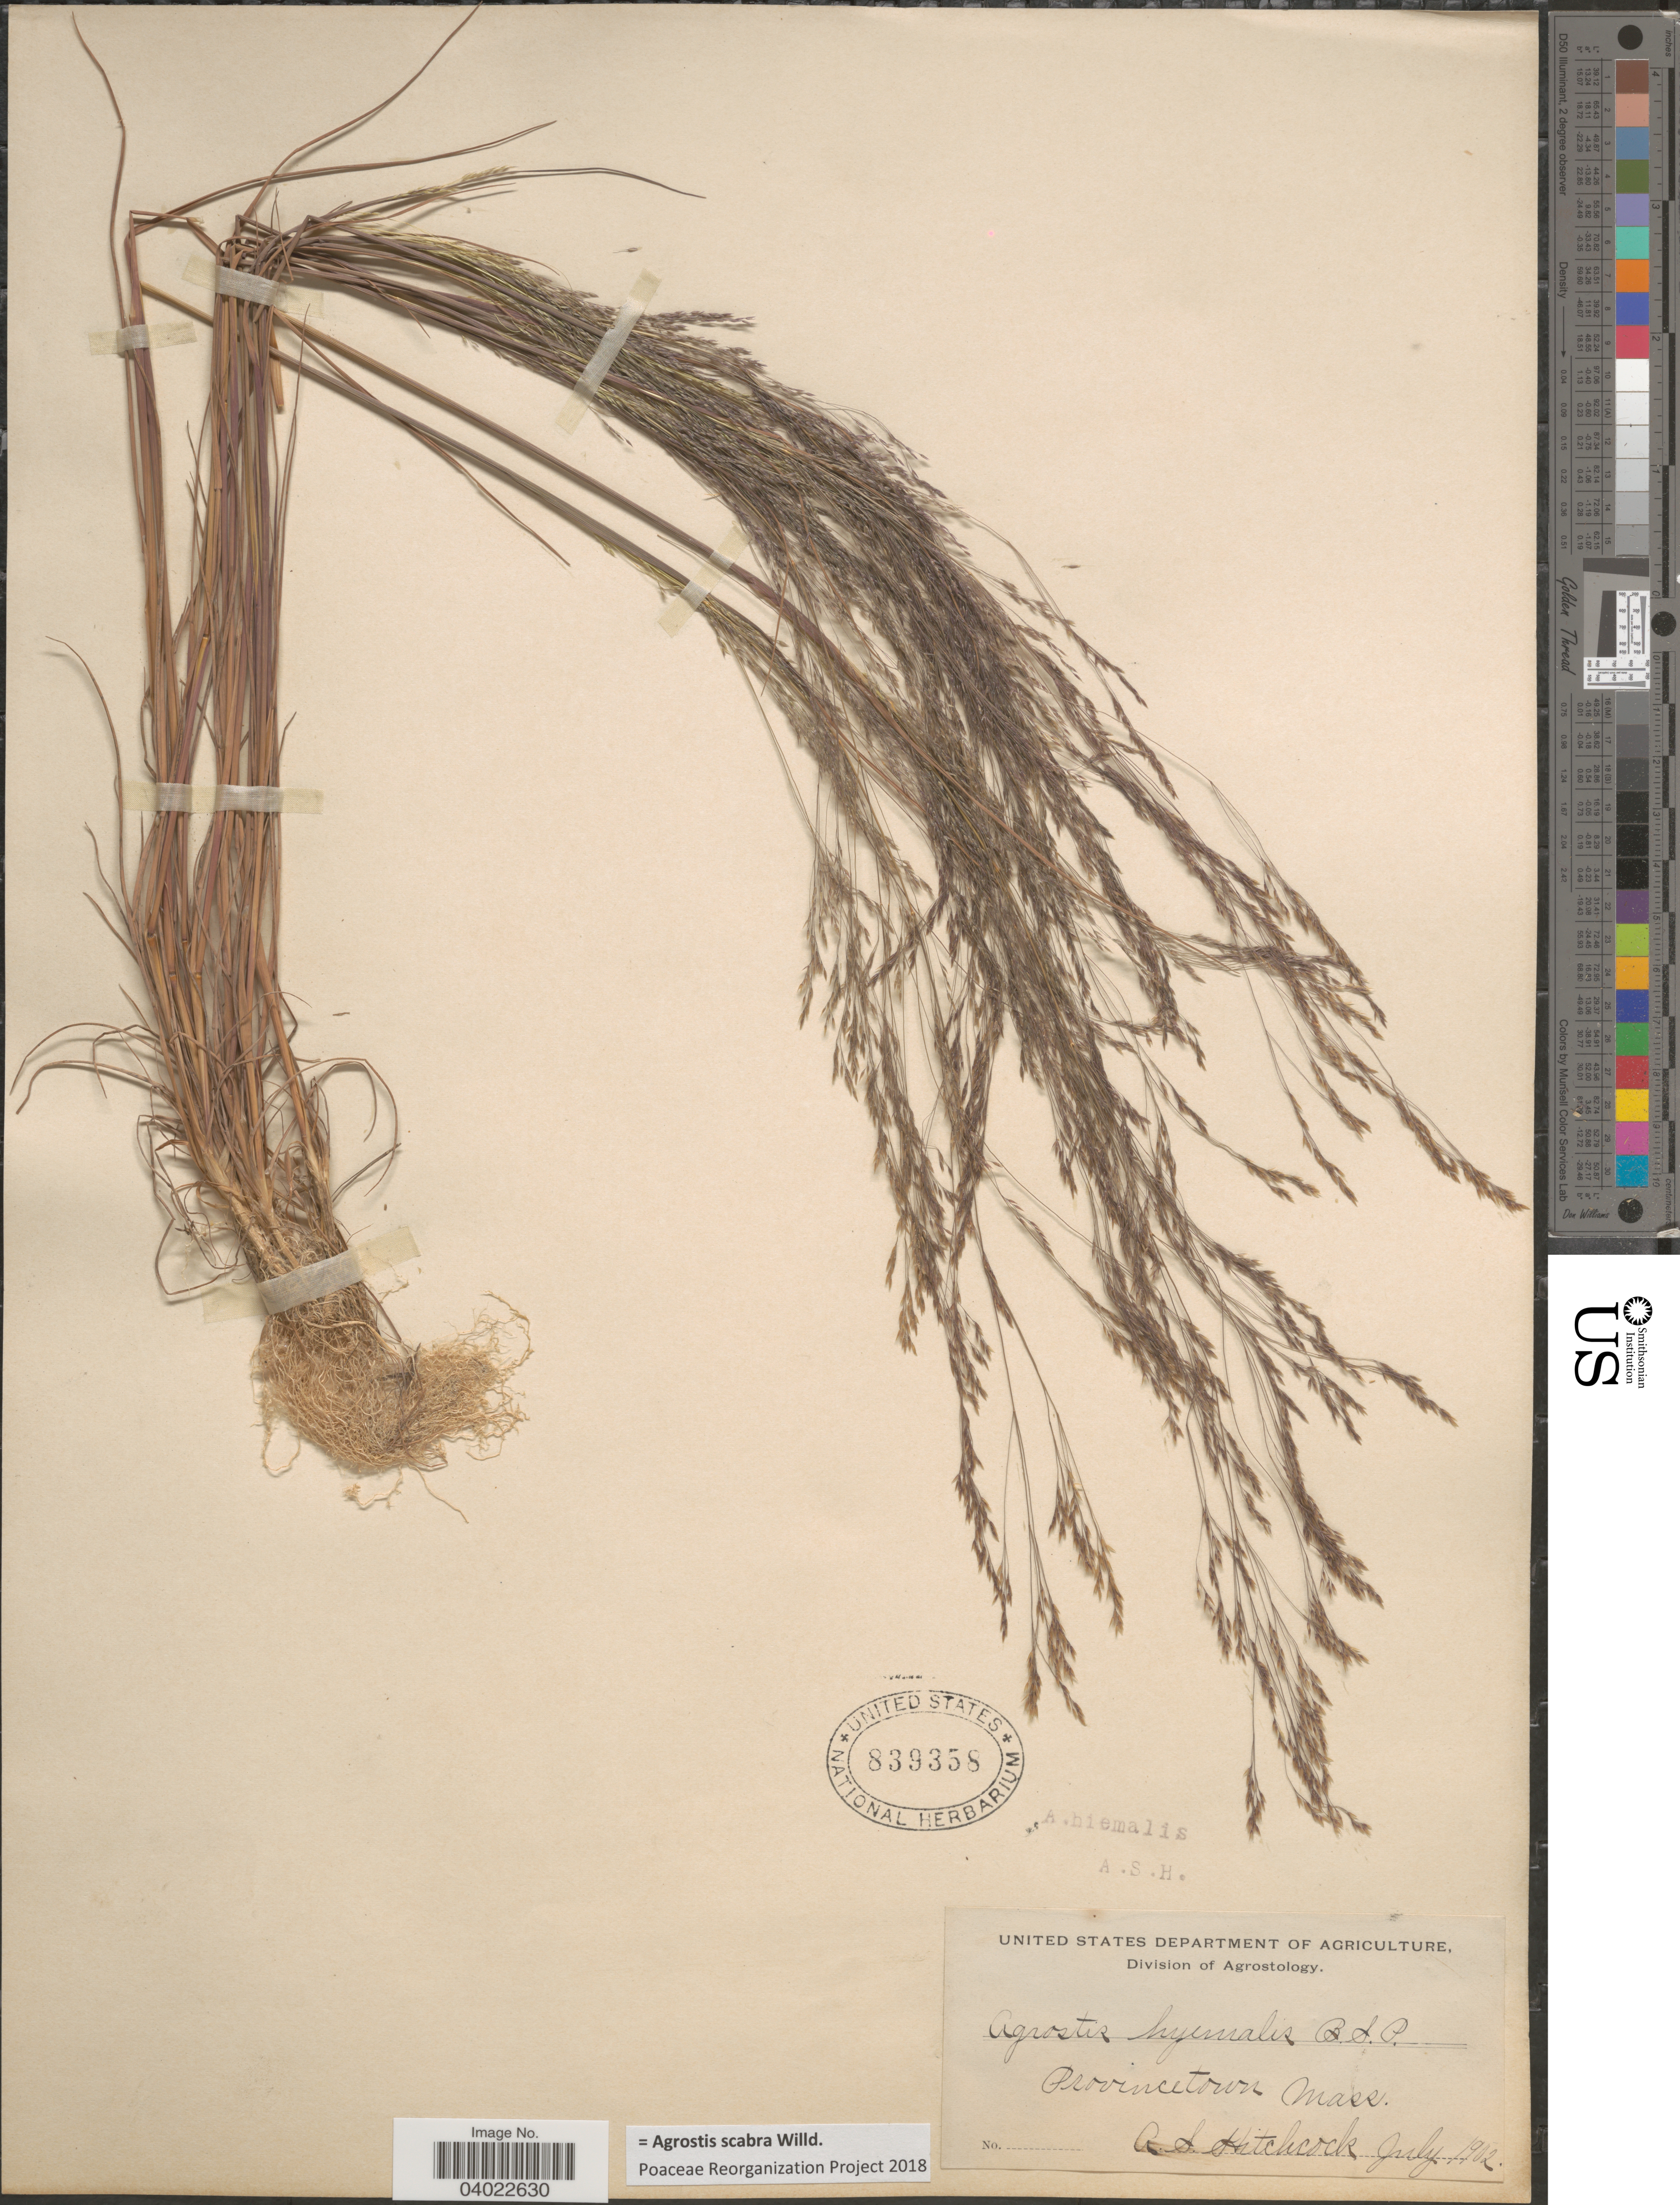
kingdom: Plantae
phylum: Tracheophyta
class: Liliopsida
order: Poales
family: Poaceae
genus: Agrostis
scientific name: Agrostis scabra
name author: Willd.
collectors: A. S. Hitchcock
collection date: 1902-07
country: United States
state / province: Massachusetts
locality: Provincetown.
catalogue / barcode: US 839358